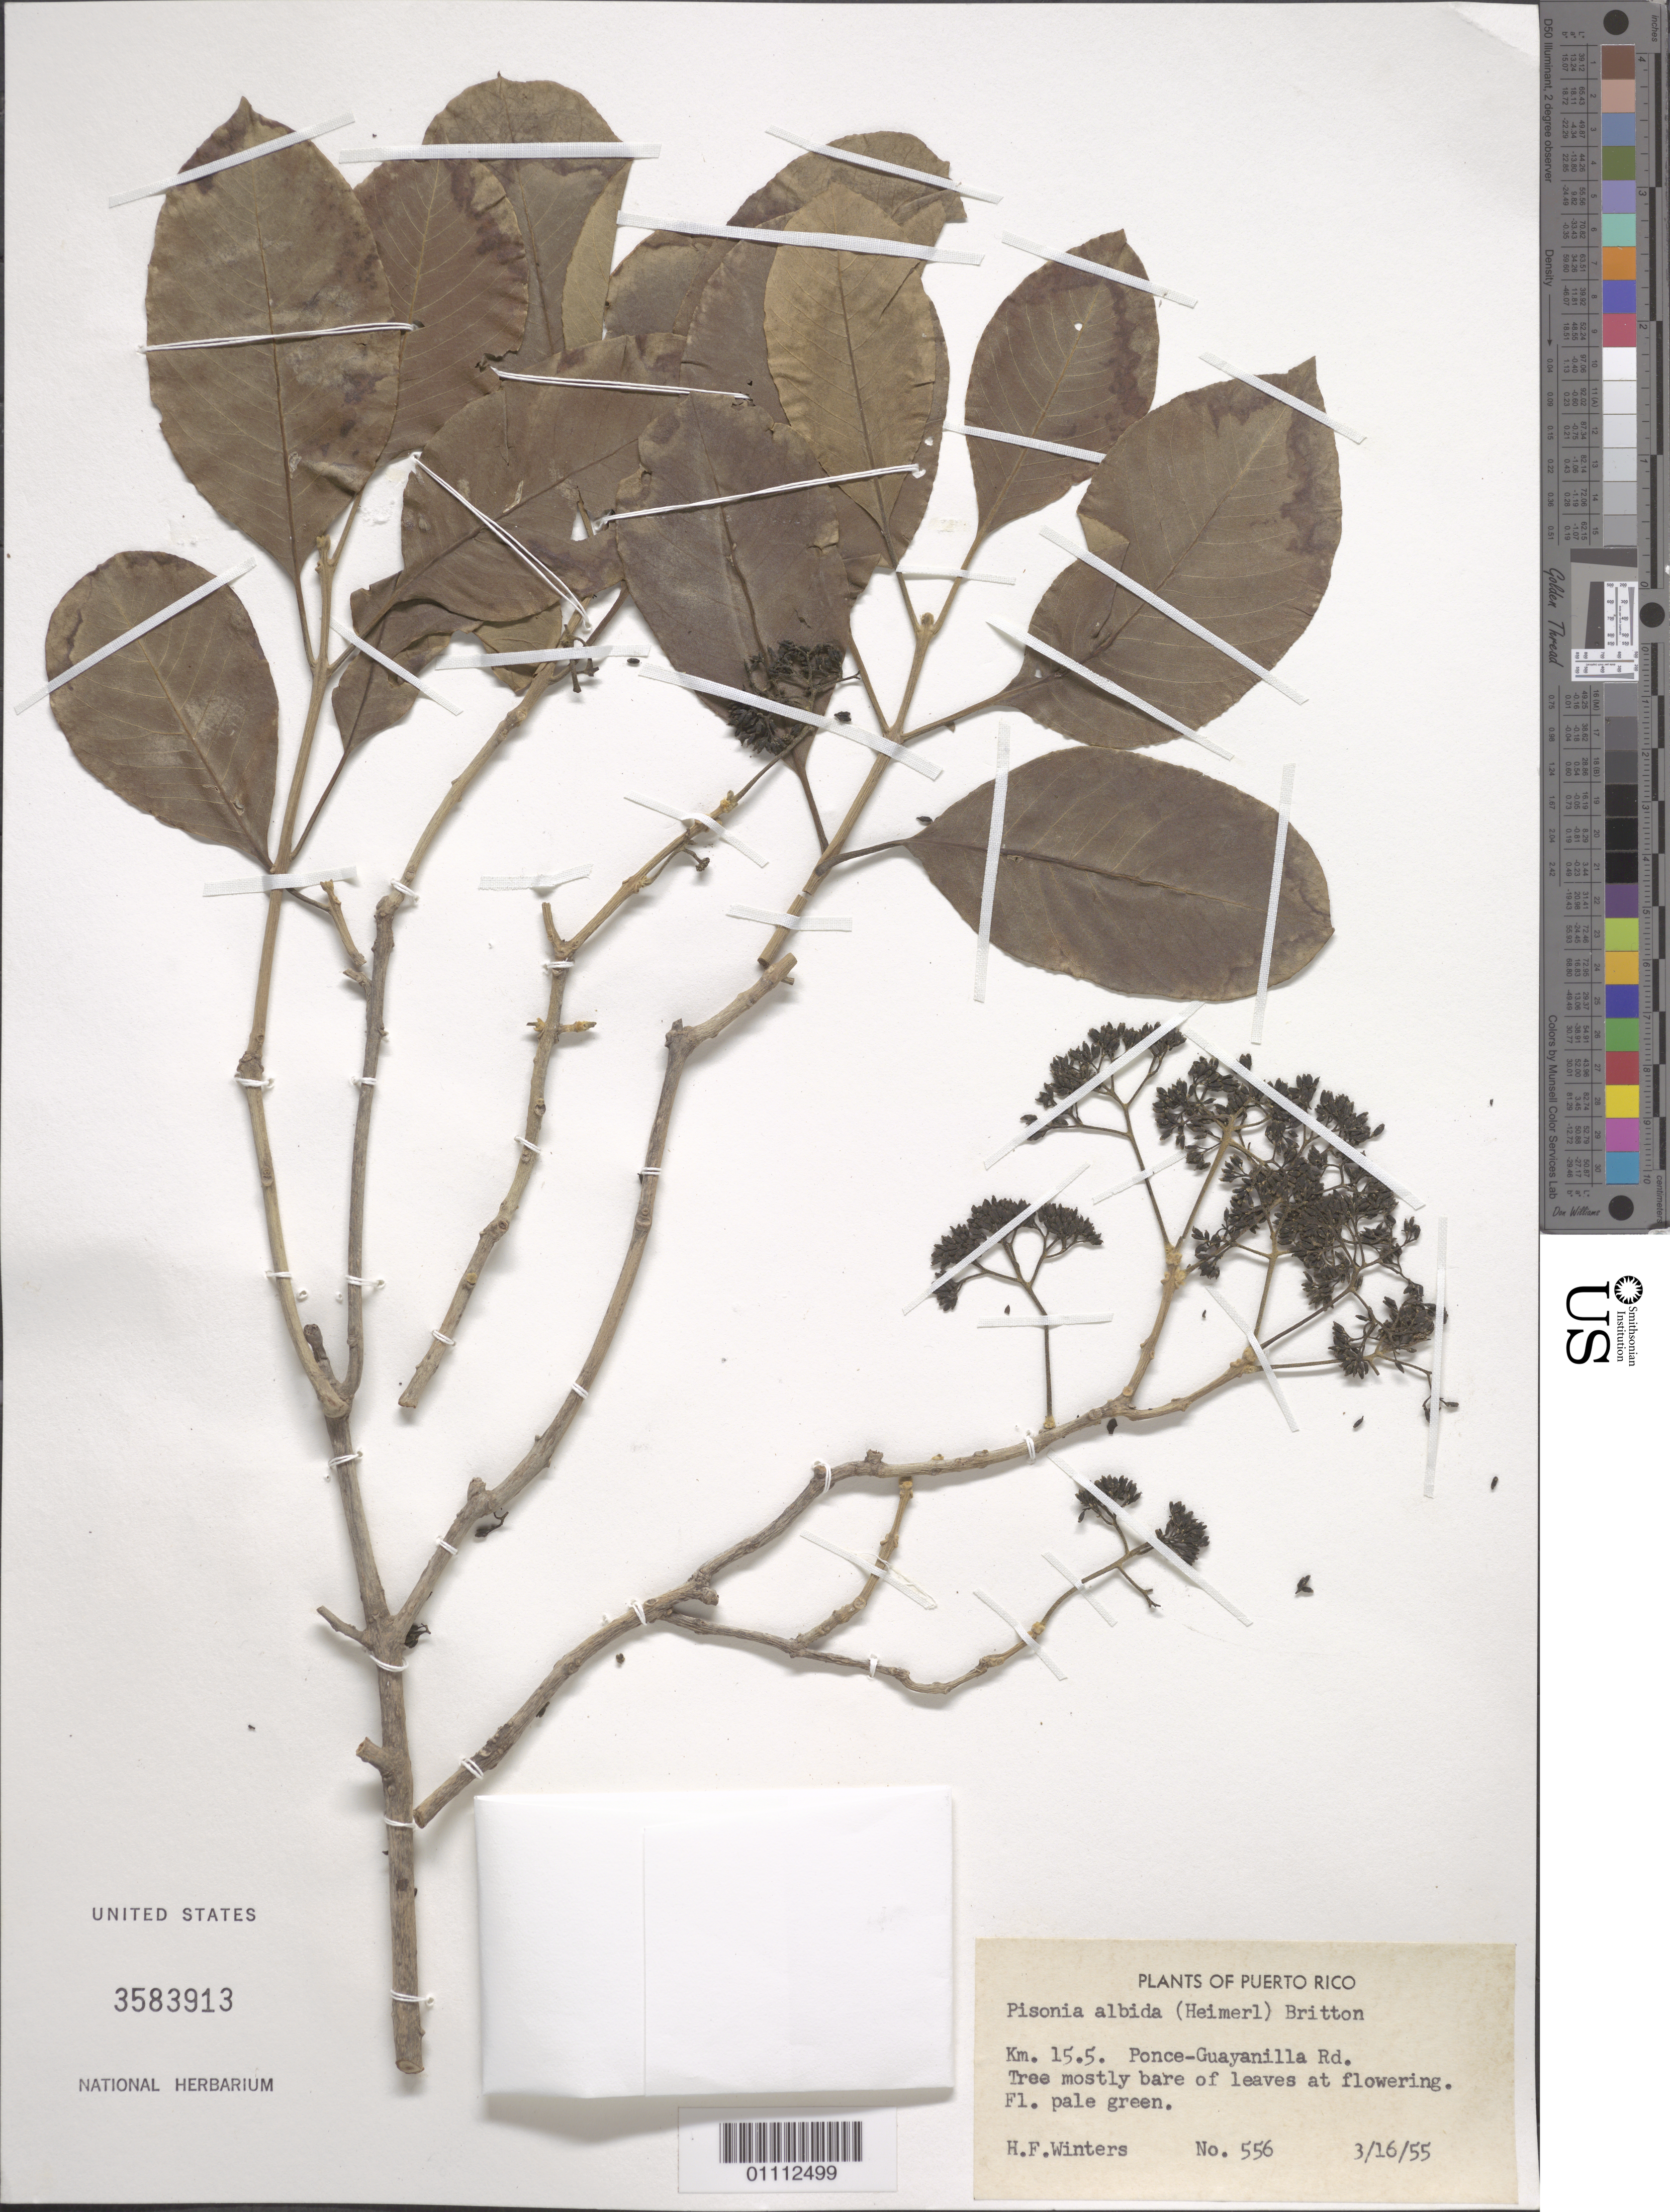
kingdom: Plantae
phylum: Tracheophyta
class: Magnoliopsida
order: Caryophyllales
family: Nyctaginaceae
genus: Pisonia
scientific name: Pisonia albida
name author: (Heimerl) Britton ex Standl.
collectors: H. Winters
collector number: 556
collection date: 1955-03-16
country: Puerto Rico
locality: Ponce-Guayanilla road, km 15.5.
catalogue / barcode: US 3583913